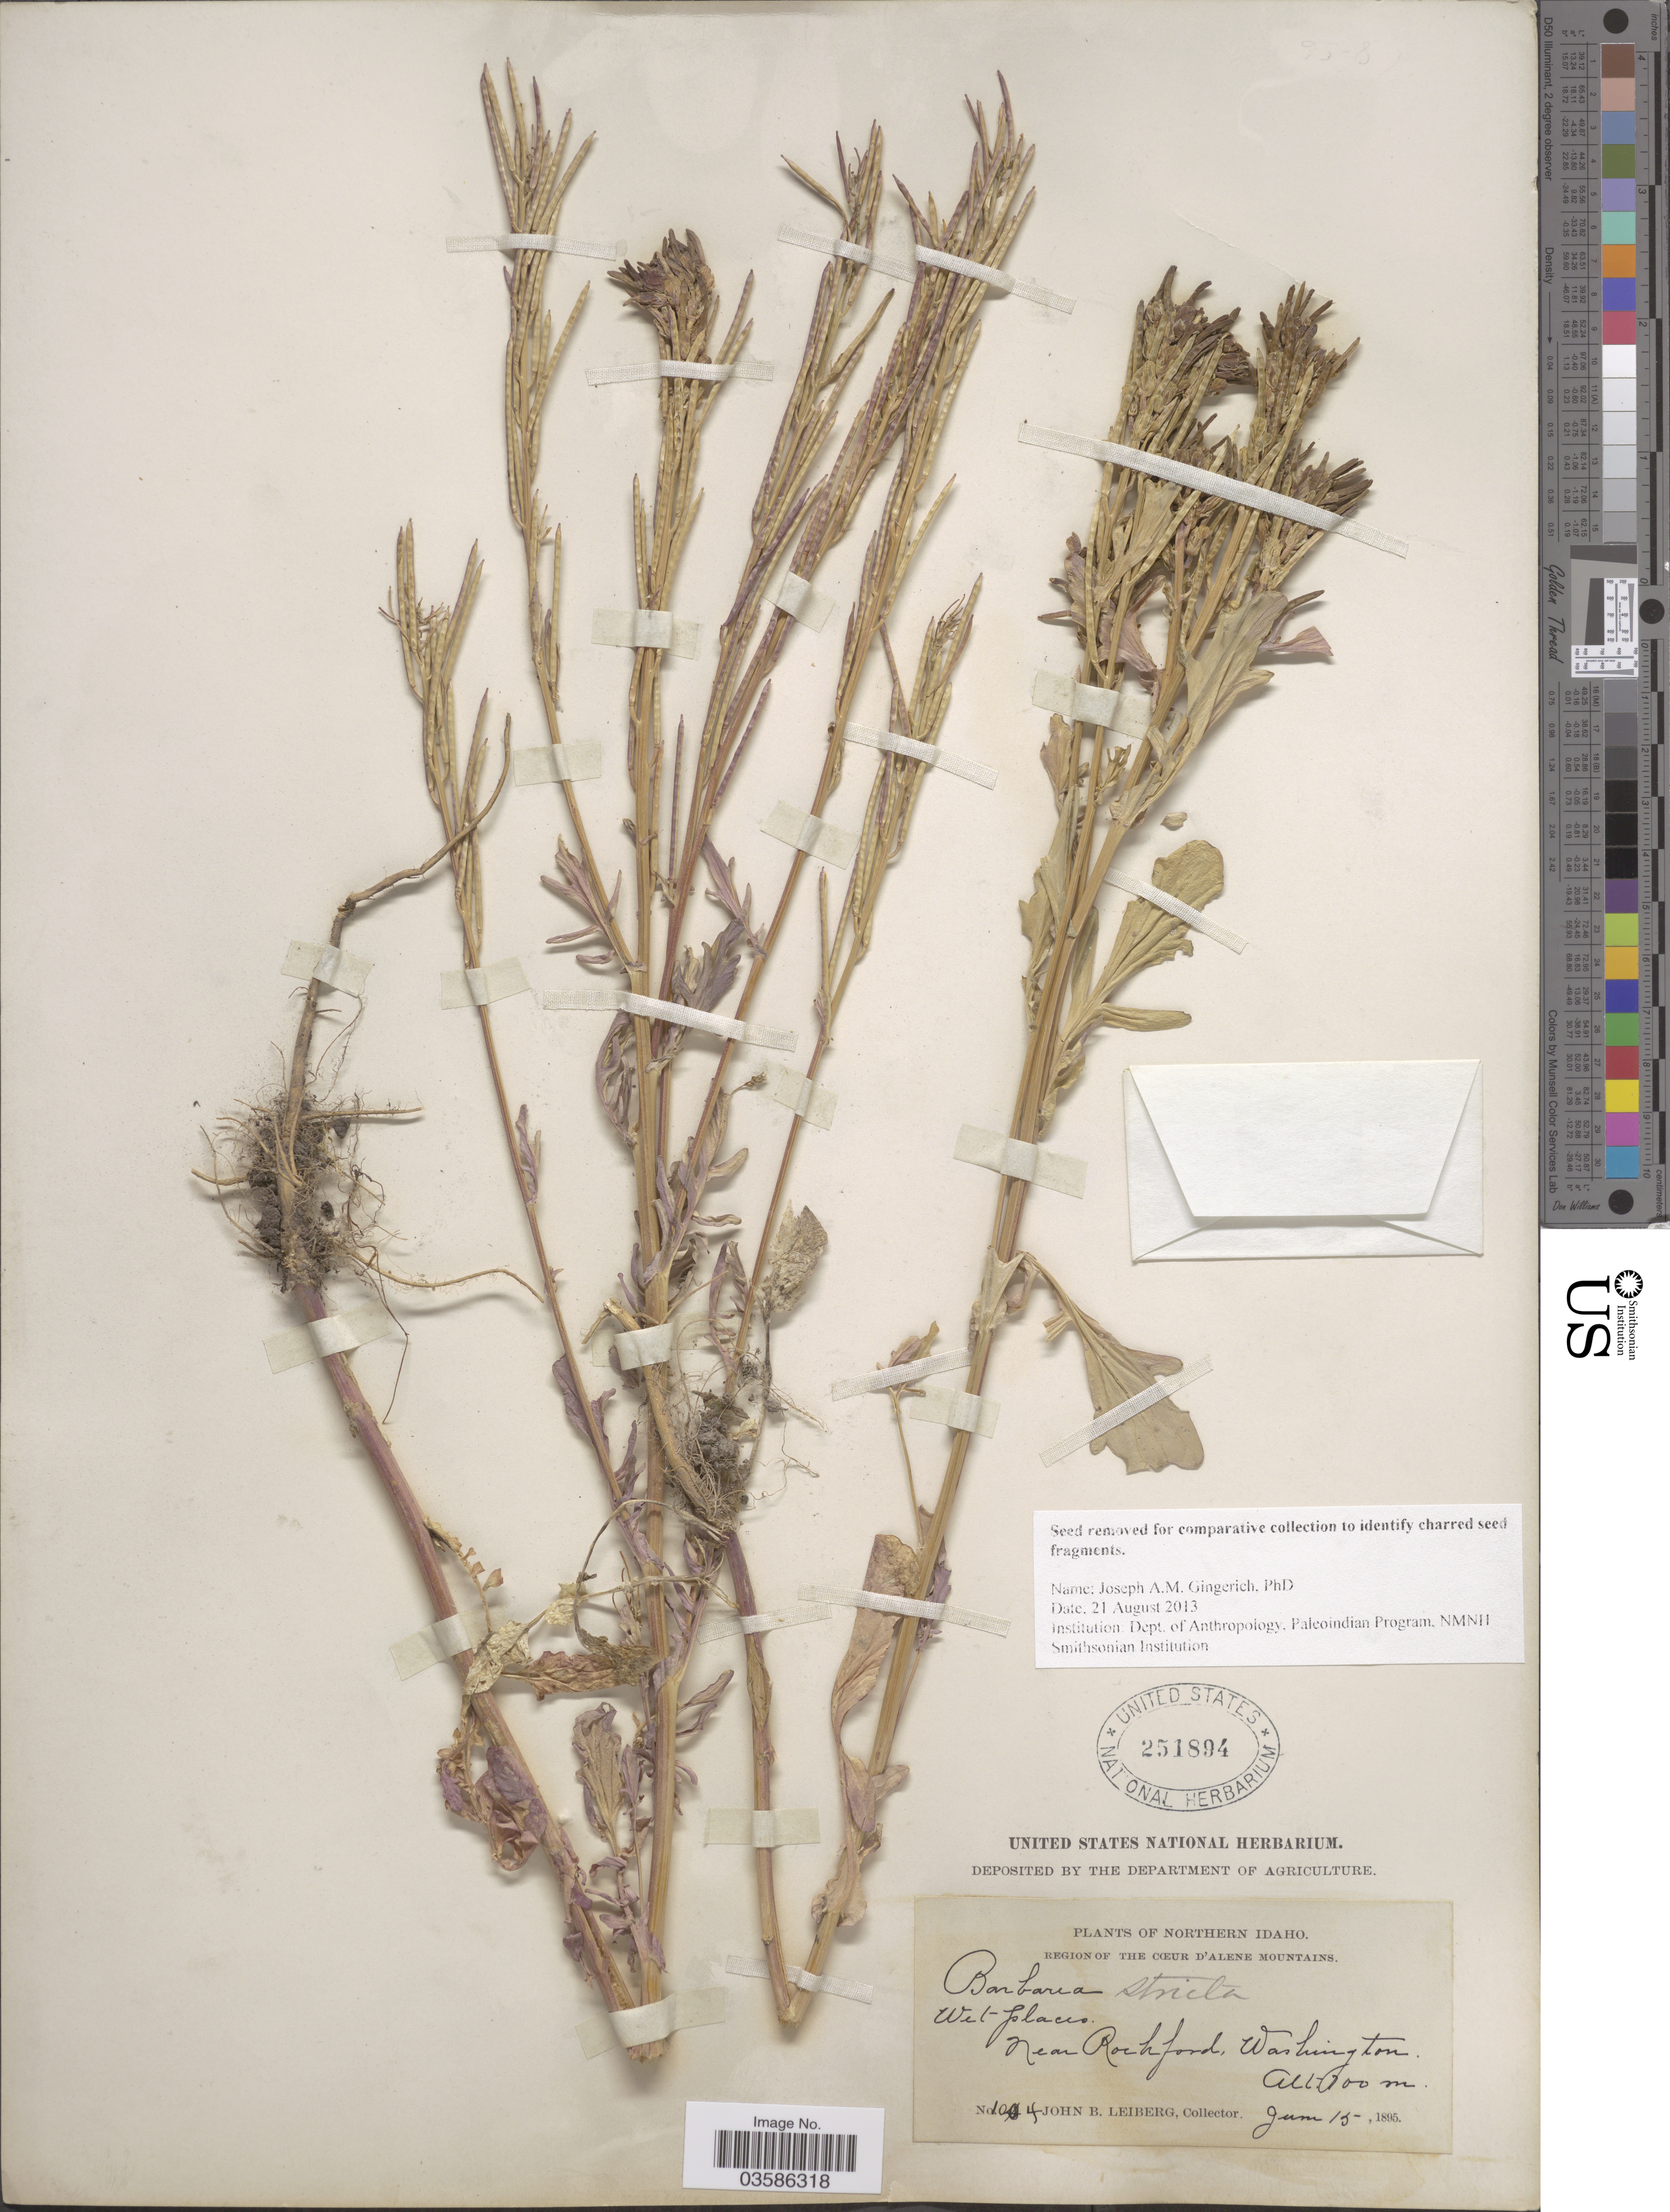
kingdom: Plantae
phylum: Tracheophyta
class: Magnoliopsida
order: Brassicales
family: Brassicaceae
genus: Barbarea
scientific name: Barbarea stricta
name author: Andrz.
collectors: J. B. Leiberg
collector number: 1004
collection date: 1895-06-15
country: United States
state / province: Idaho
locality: Northern Idaho. Region of the Cœur d'Alene Mountains. Near Rockfordm Washington.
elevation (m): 700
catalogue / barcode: US 251894